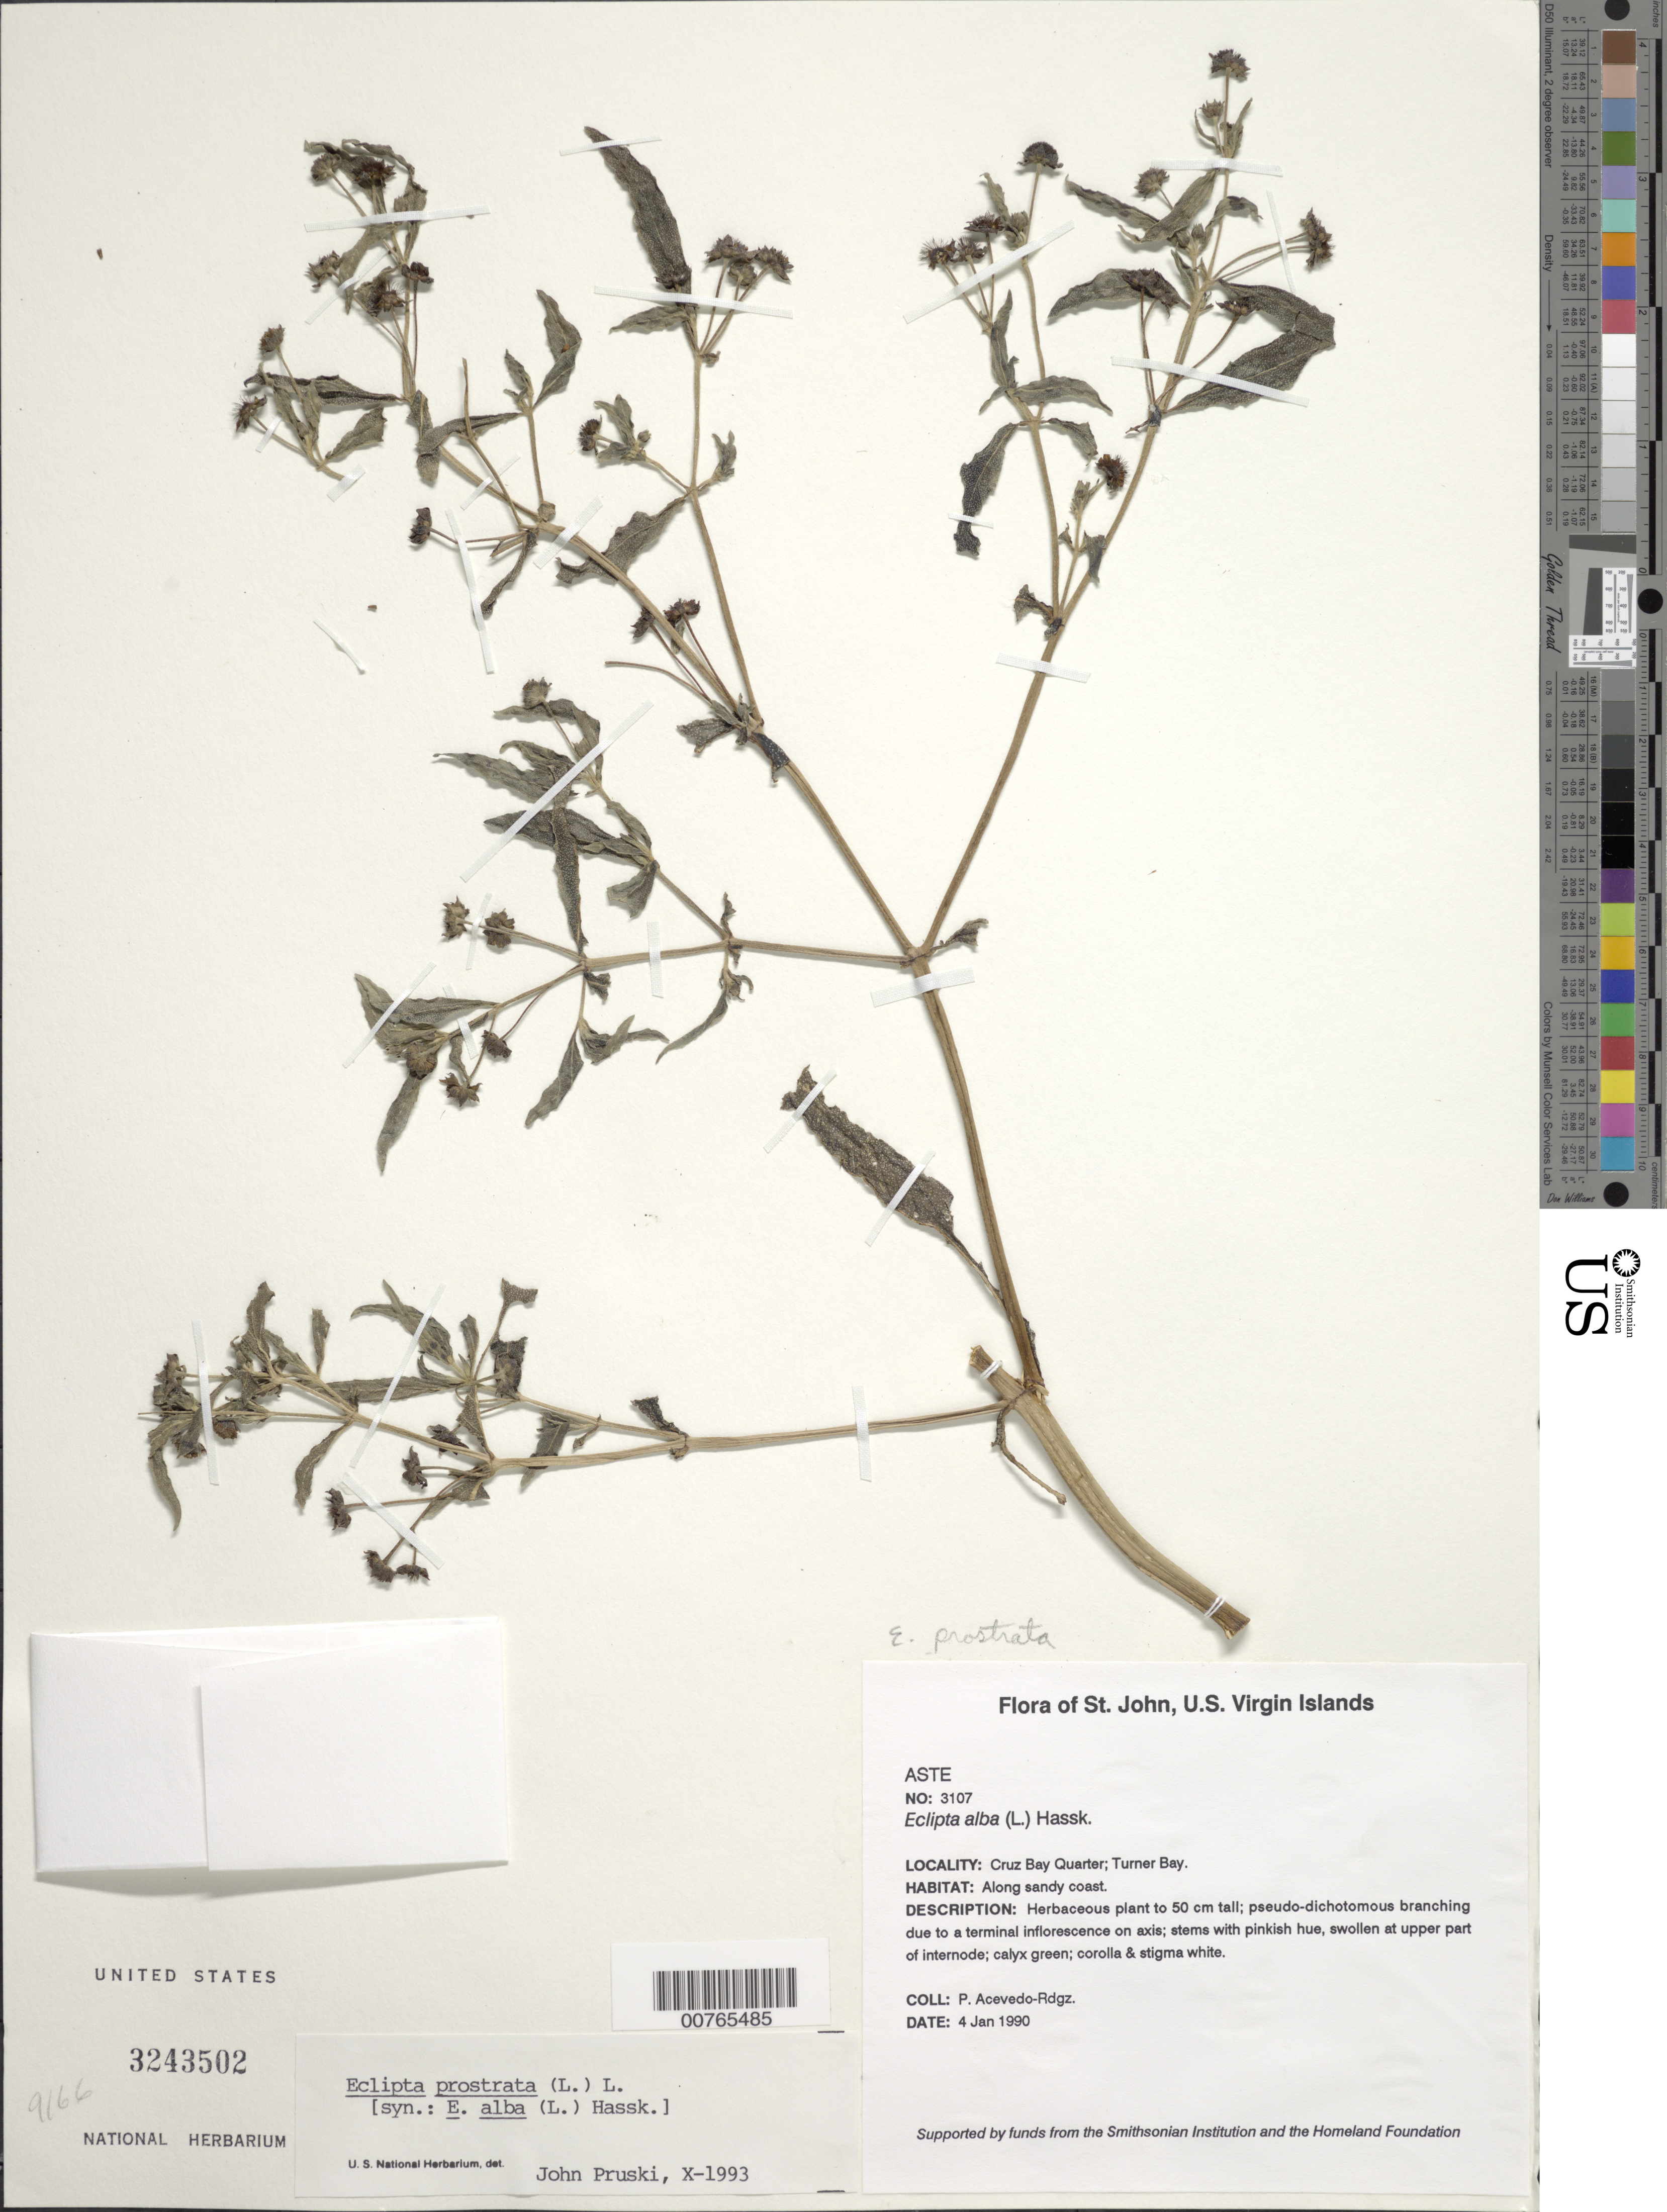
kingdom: Plantae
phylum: Tracheophyta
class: Magnoliopsida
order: Asterales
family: Asteraceae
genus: Eclipta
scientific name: Eclipta prostrata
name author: (L.) L.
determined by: Pruski, J. F.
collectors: P. Acevedo-Rodr.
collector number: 3107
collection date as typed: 04 Jan 1990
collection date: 1990-01-04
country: U.S. Virgin Islands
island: St. John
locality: Cruz Bay Quarter; Turner Bay.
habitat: Along sandy coast.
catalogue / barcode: US 3243502